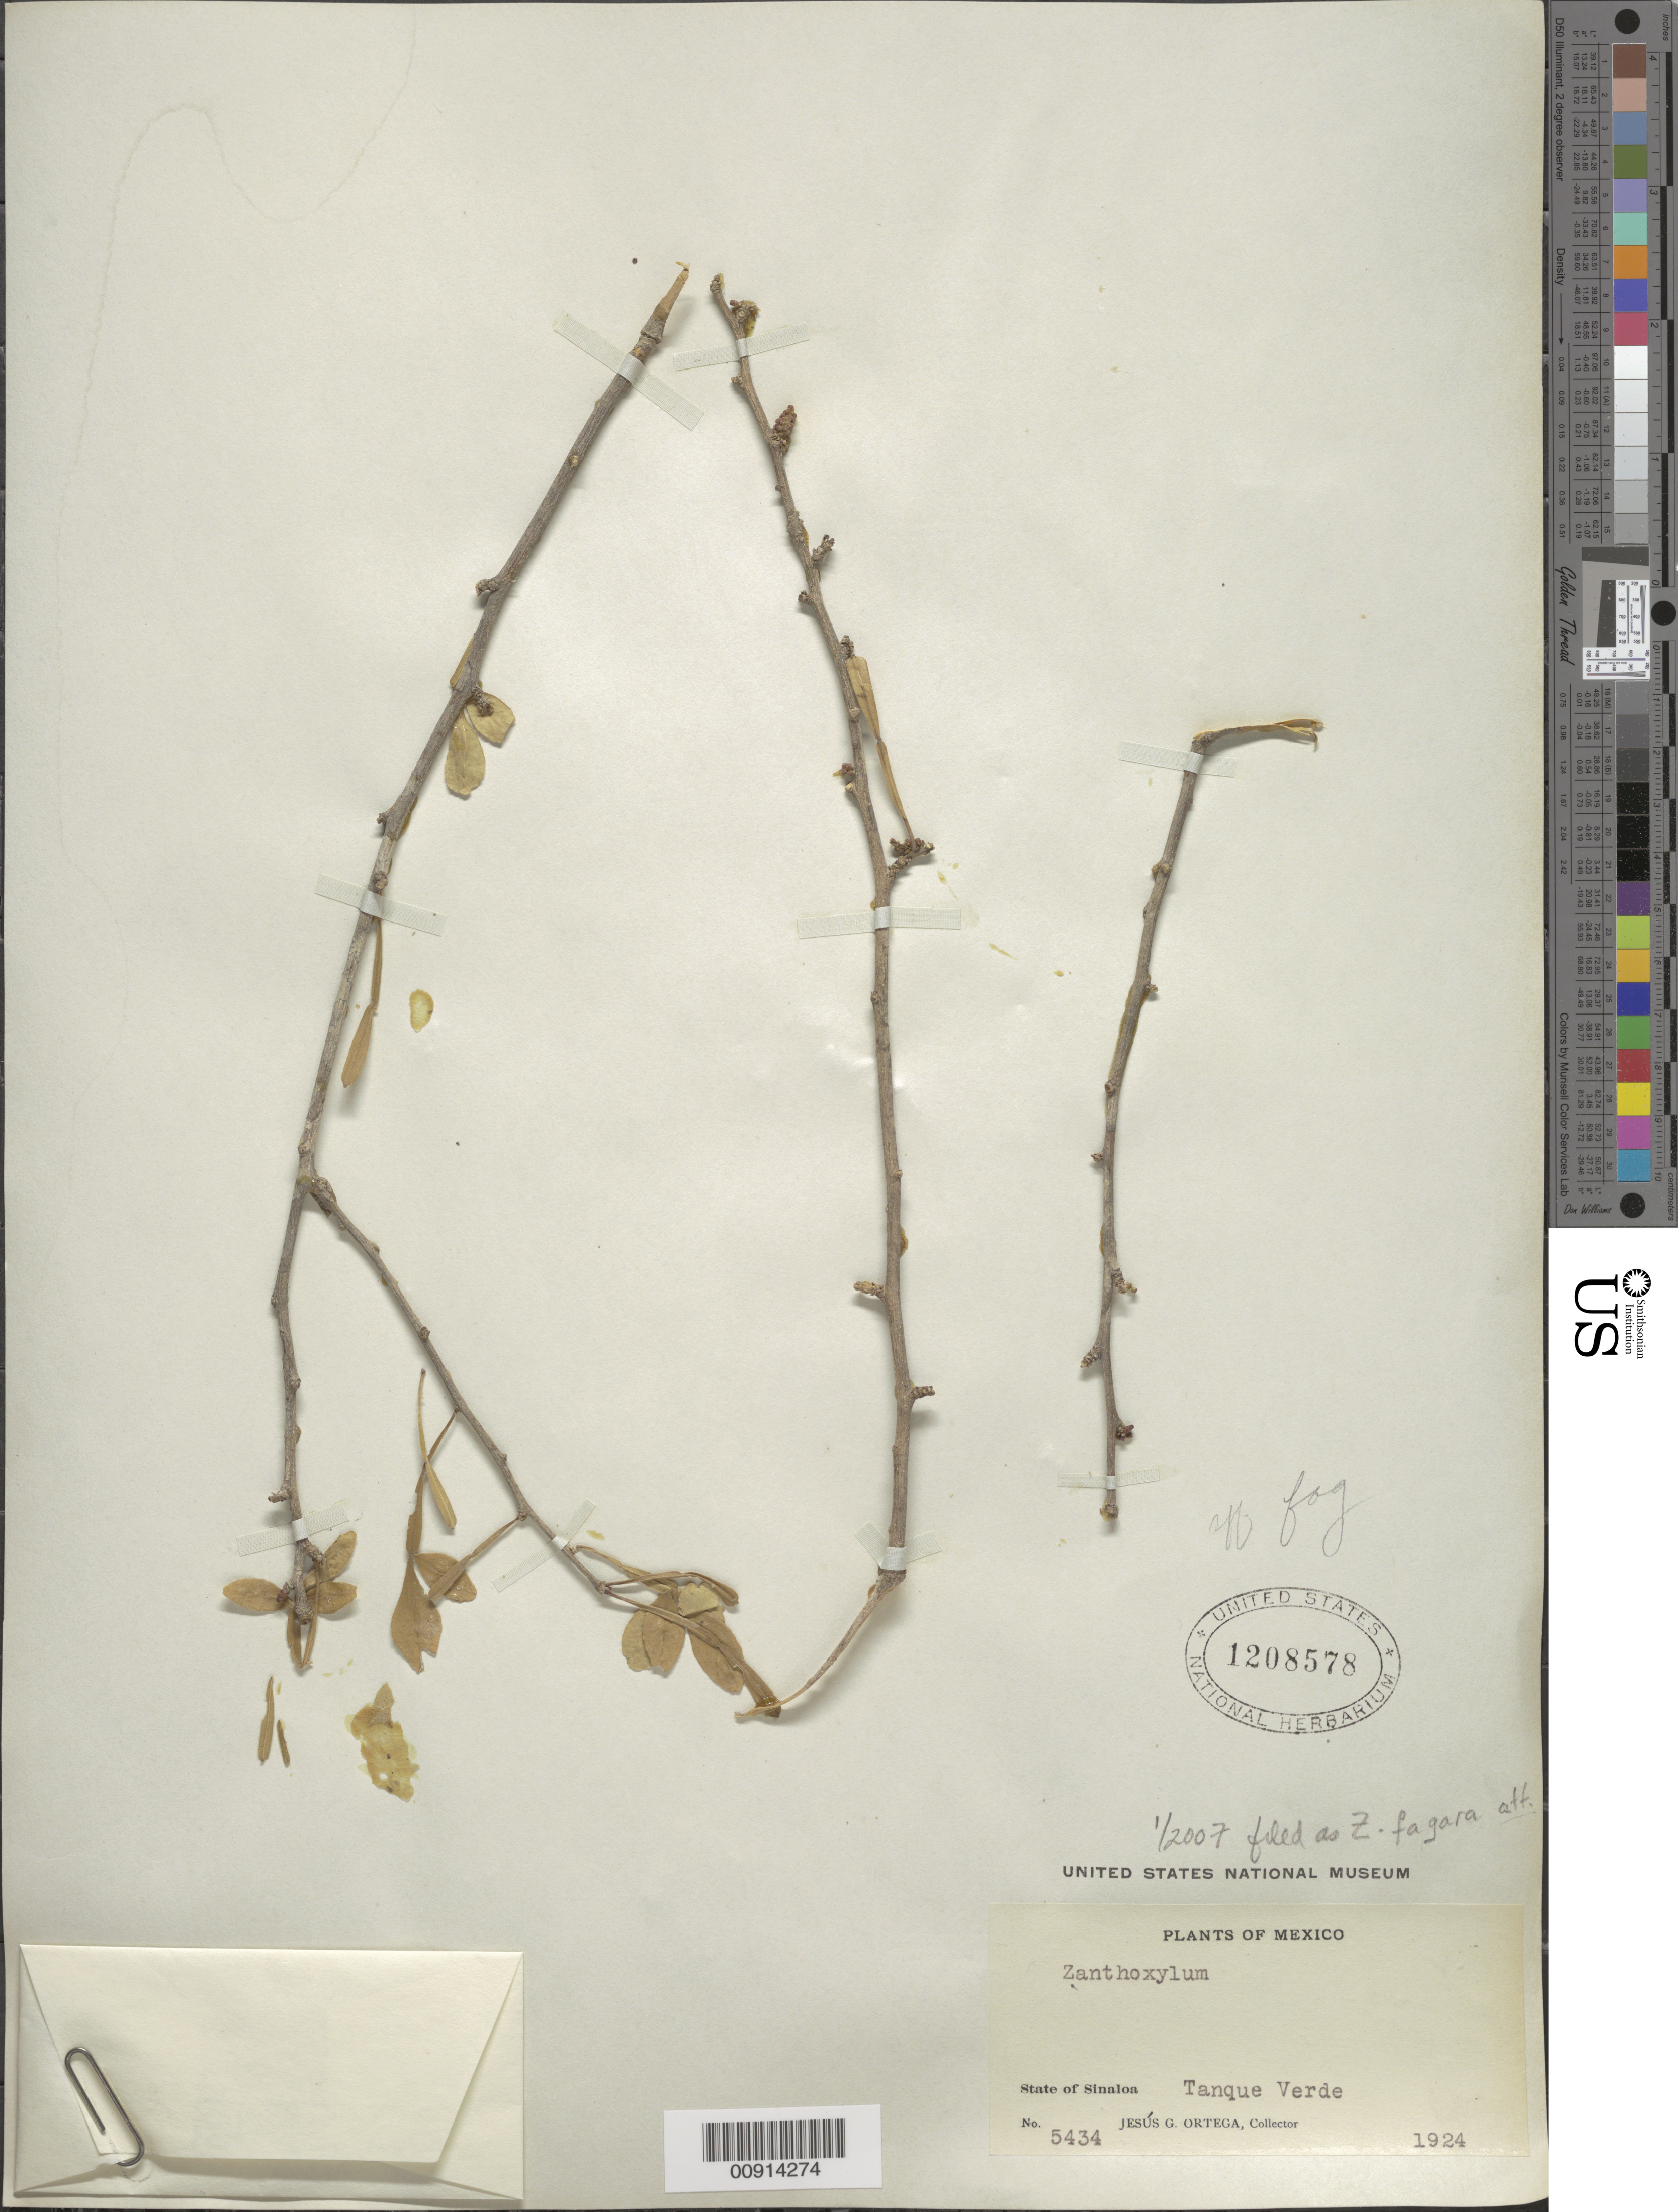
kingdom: Plantae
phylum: Tracheophyta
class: Magnoliopsida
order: Sapindales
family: Rutaceae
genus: Zanthoxylum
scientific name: Zanthoxylum fagara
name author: (L.) Sarg.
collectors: J. Ortega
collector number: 5434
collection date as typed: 1924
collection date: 1924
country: Mexico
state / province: Sinaloa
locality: State of Sinaloa: Tanque Verde.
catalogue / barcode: US 1208578